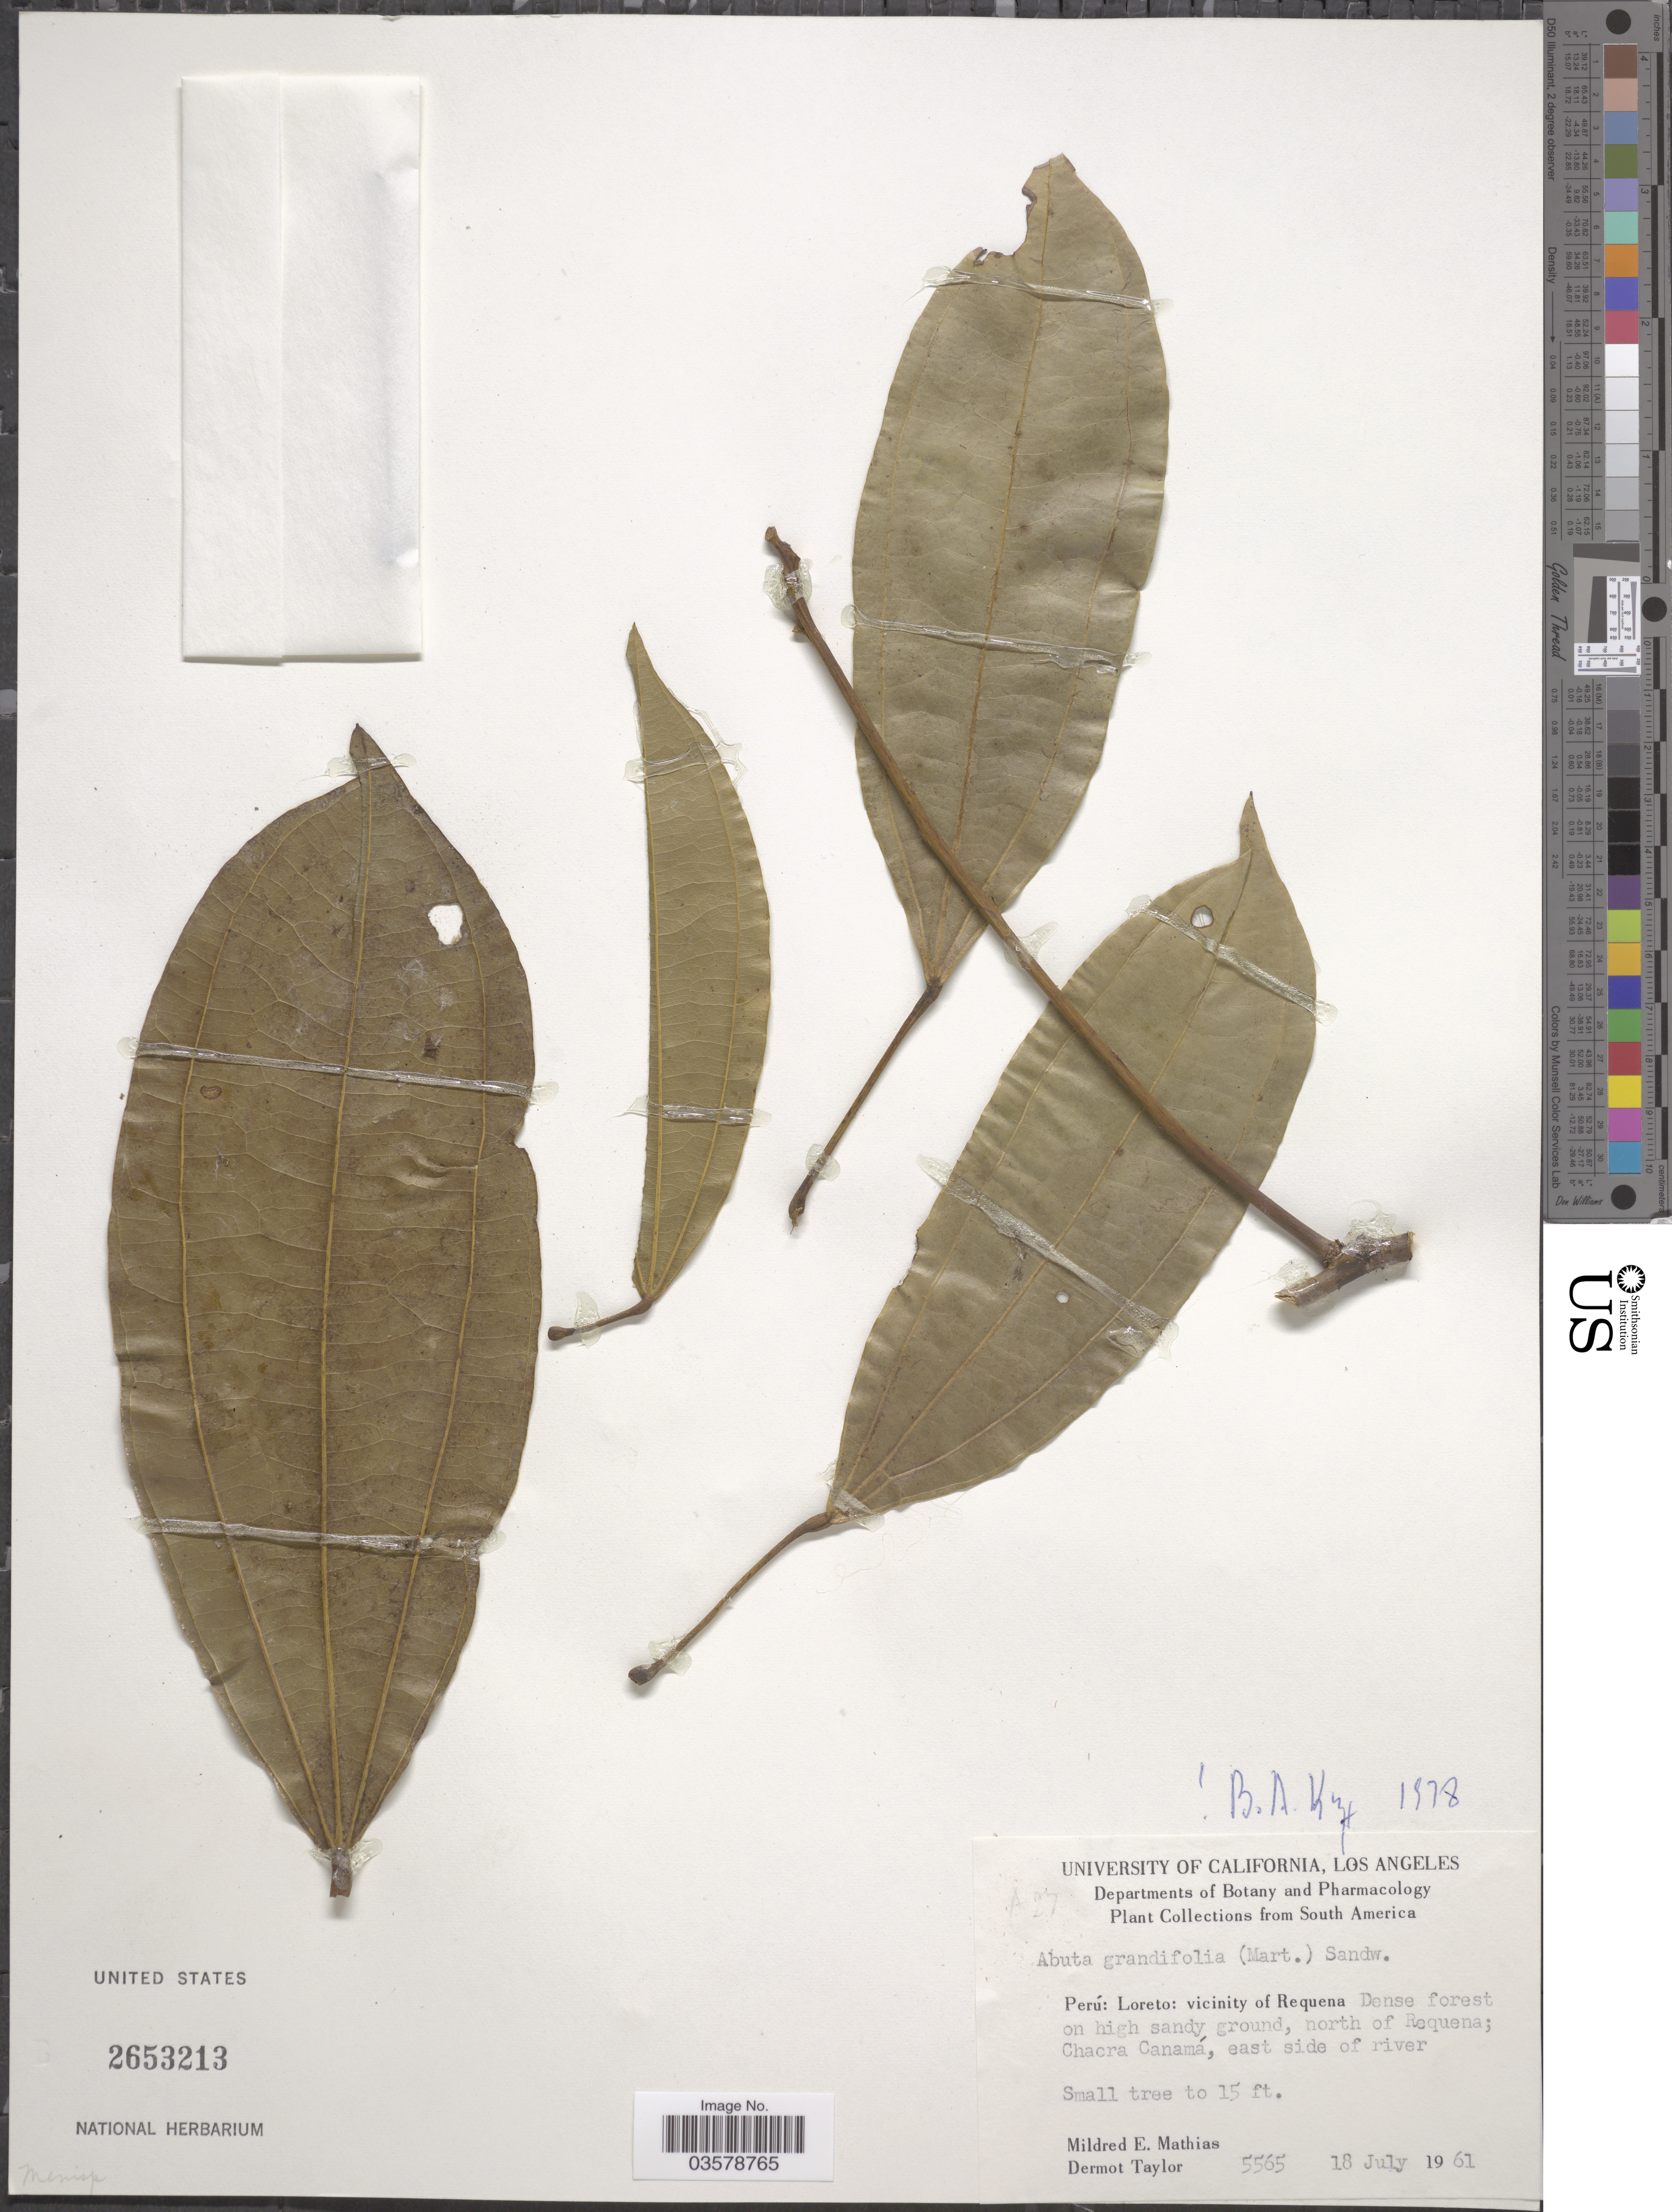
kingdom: Plantae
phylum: Tracheophyta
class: Magnoliopsida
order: Ranunculales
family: Menispermaceae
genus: Abuta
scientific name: Abuta grandifolia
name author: (Mart.) Sandwith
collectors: M. E. Mathias & D. Taylor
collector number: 5565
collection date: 1961-07-18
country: Peru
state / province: Loreto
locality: Vicinity of Requena. Dense forest on high sandy ground, north of Requena; Chacra Canamá, east side of river.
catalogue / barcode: US 2653213